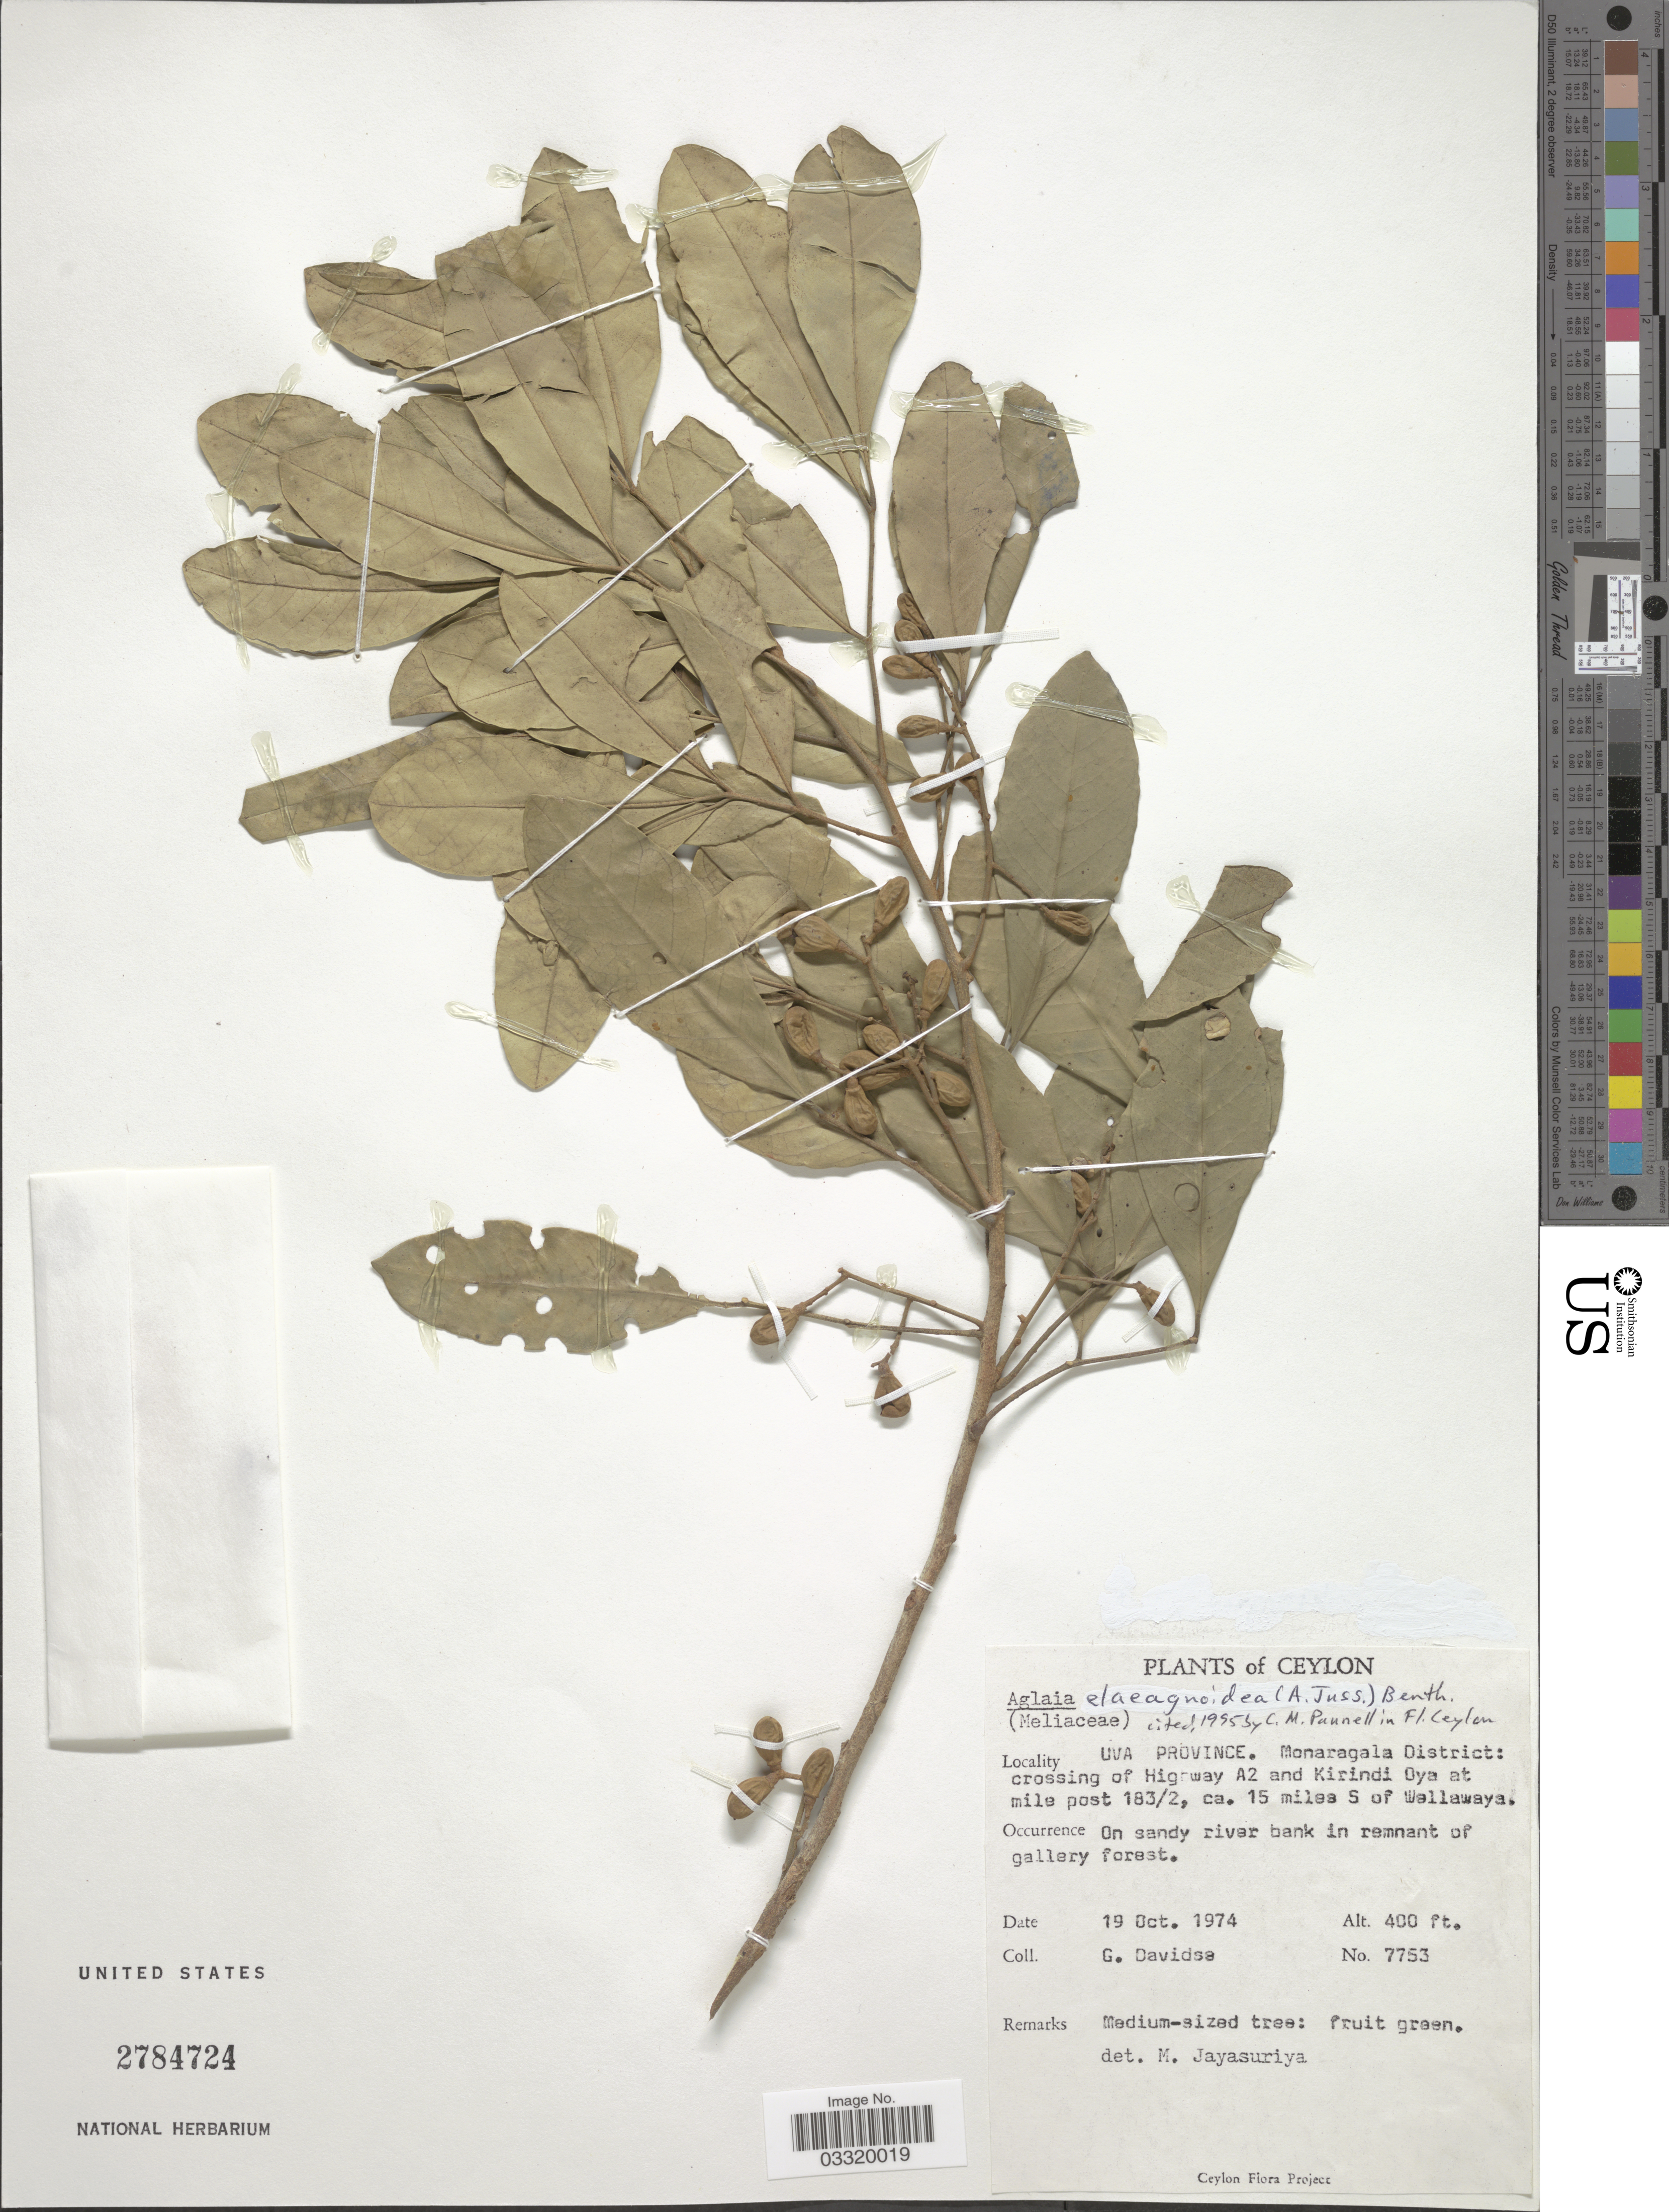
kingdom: Plantae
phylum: Tracheophyta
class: Magnoliopsida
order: Sapindales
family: Meliaceae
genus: Aglaia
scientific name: Aglaia elaeagnoidea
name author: (A. Juss.) Benth.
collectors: G. Davidse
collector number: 7753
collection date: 1974-10-19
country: Sri Lanka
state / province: Uva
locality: Ceylon. Monaragala District: crossing of Highway A2 and Kirindi Oya at mile post 183/2, ca. 15 miles S of Wallawaya.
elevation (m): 122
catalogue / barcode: US 2784724